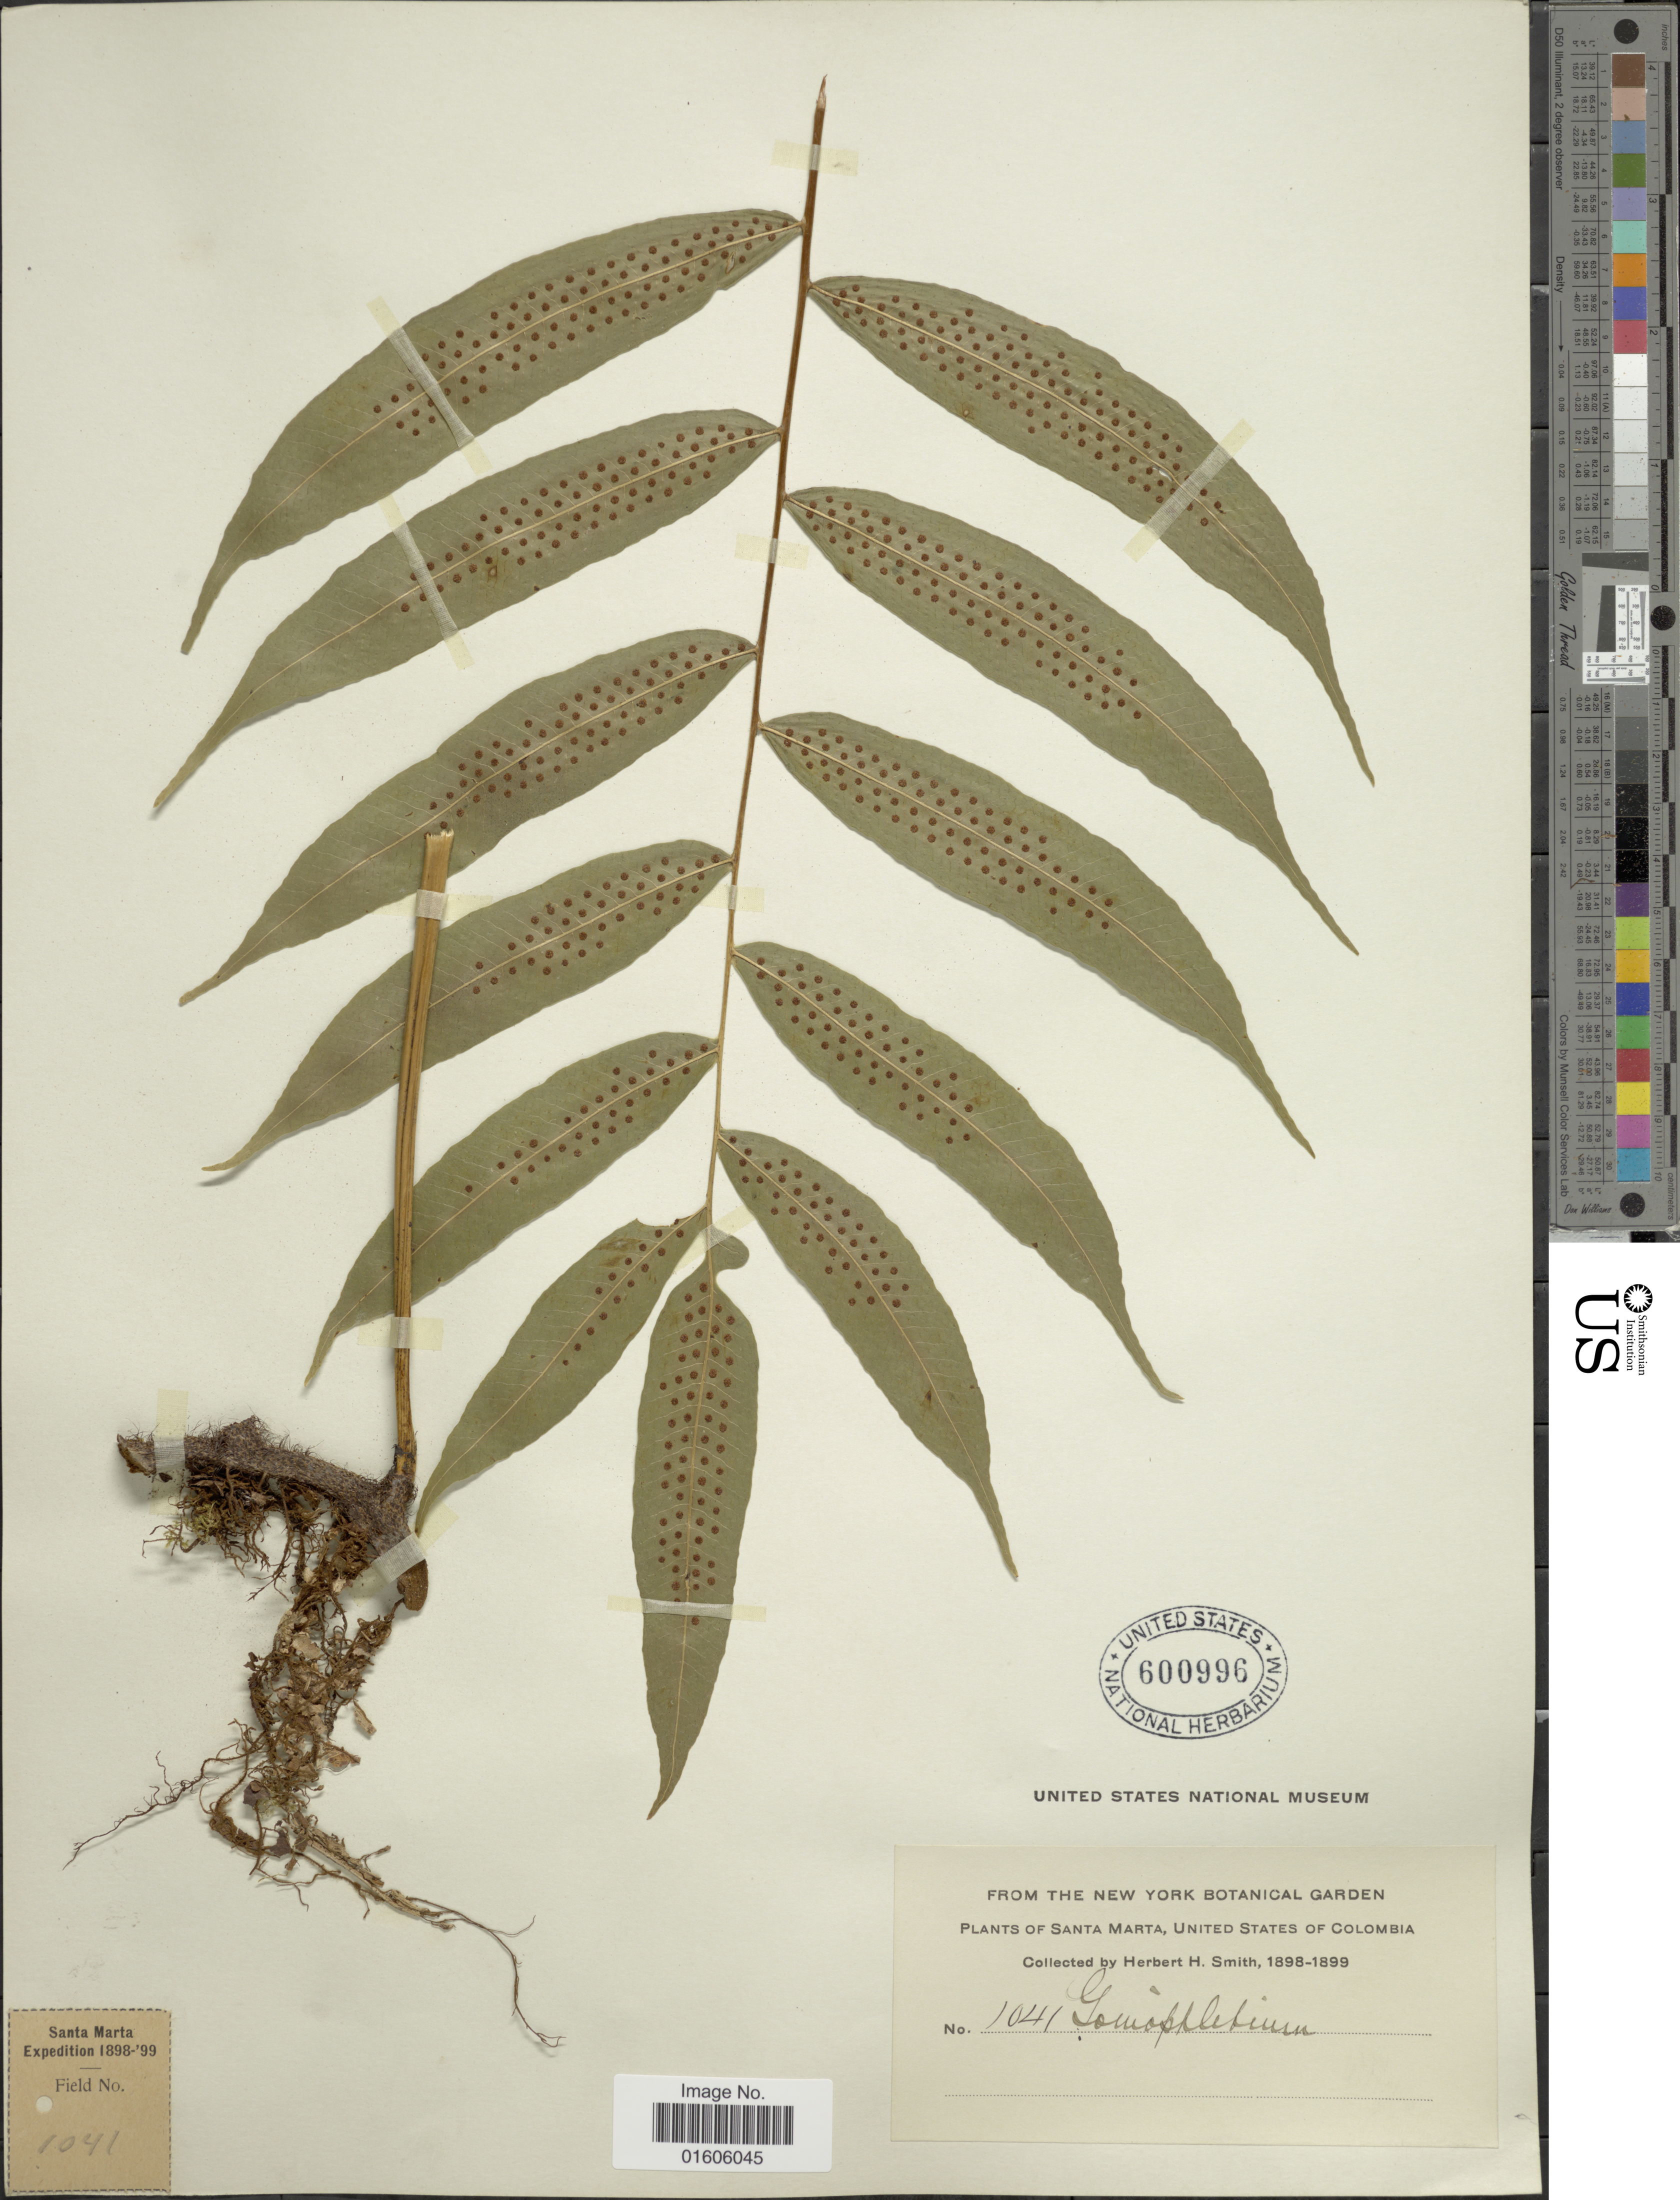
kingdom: Plantae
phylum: Tracheophyta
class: Polypodiopsida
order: Polypodiales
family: Polypodiaceae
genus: Serpocaulon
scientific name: Serpocaulon caceresii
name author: A.R. Sm.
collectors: Herbert H. Smith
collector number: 1041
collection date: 1898/1899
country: Colombia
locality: Santa Marta.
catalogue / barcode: US 600996